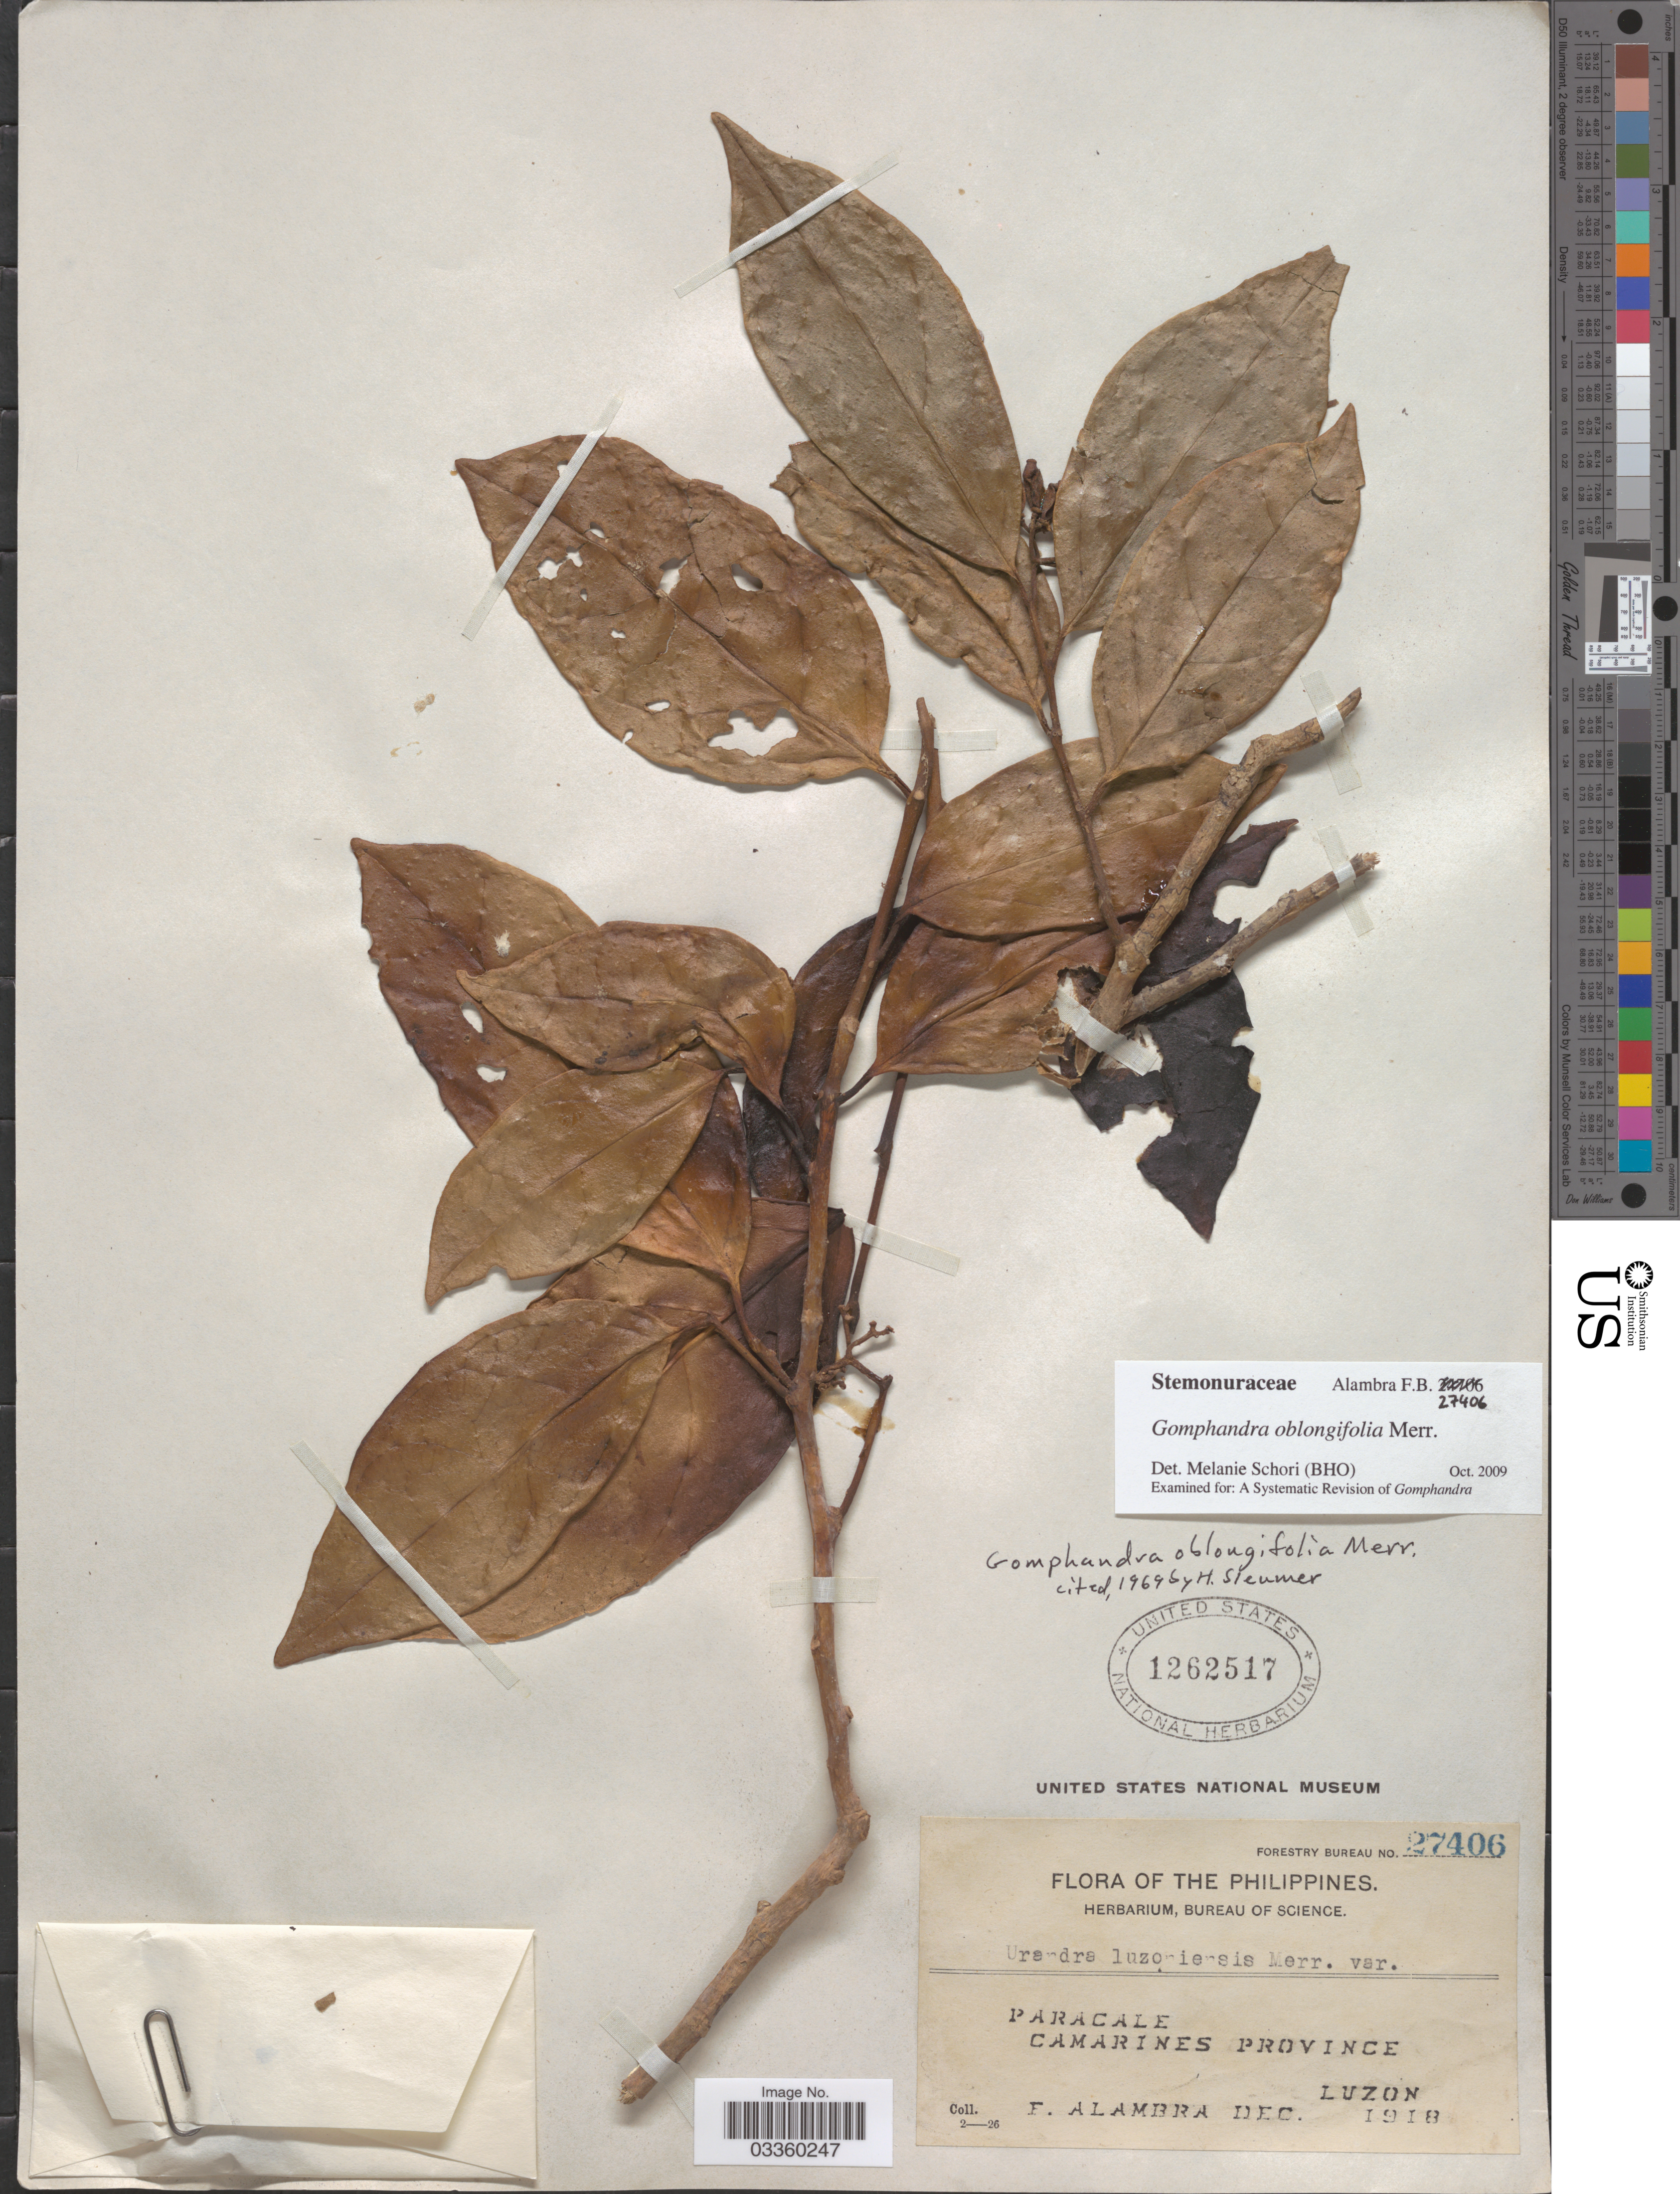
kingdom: Plantae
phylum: Tracheophyta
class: Magnoliopsida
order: Cardiopteridales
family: Stemonuraceae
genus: Gomphandra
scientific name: Gomphandra oblongifolia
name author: Merr.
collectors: F. Alambra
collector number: Forestry Bureau 27406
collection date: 1918-12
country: Philippines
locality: Paracale. Camarines Province. Luzon.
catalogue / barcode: US 1262517